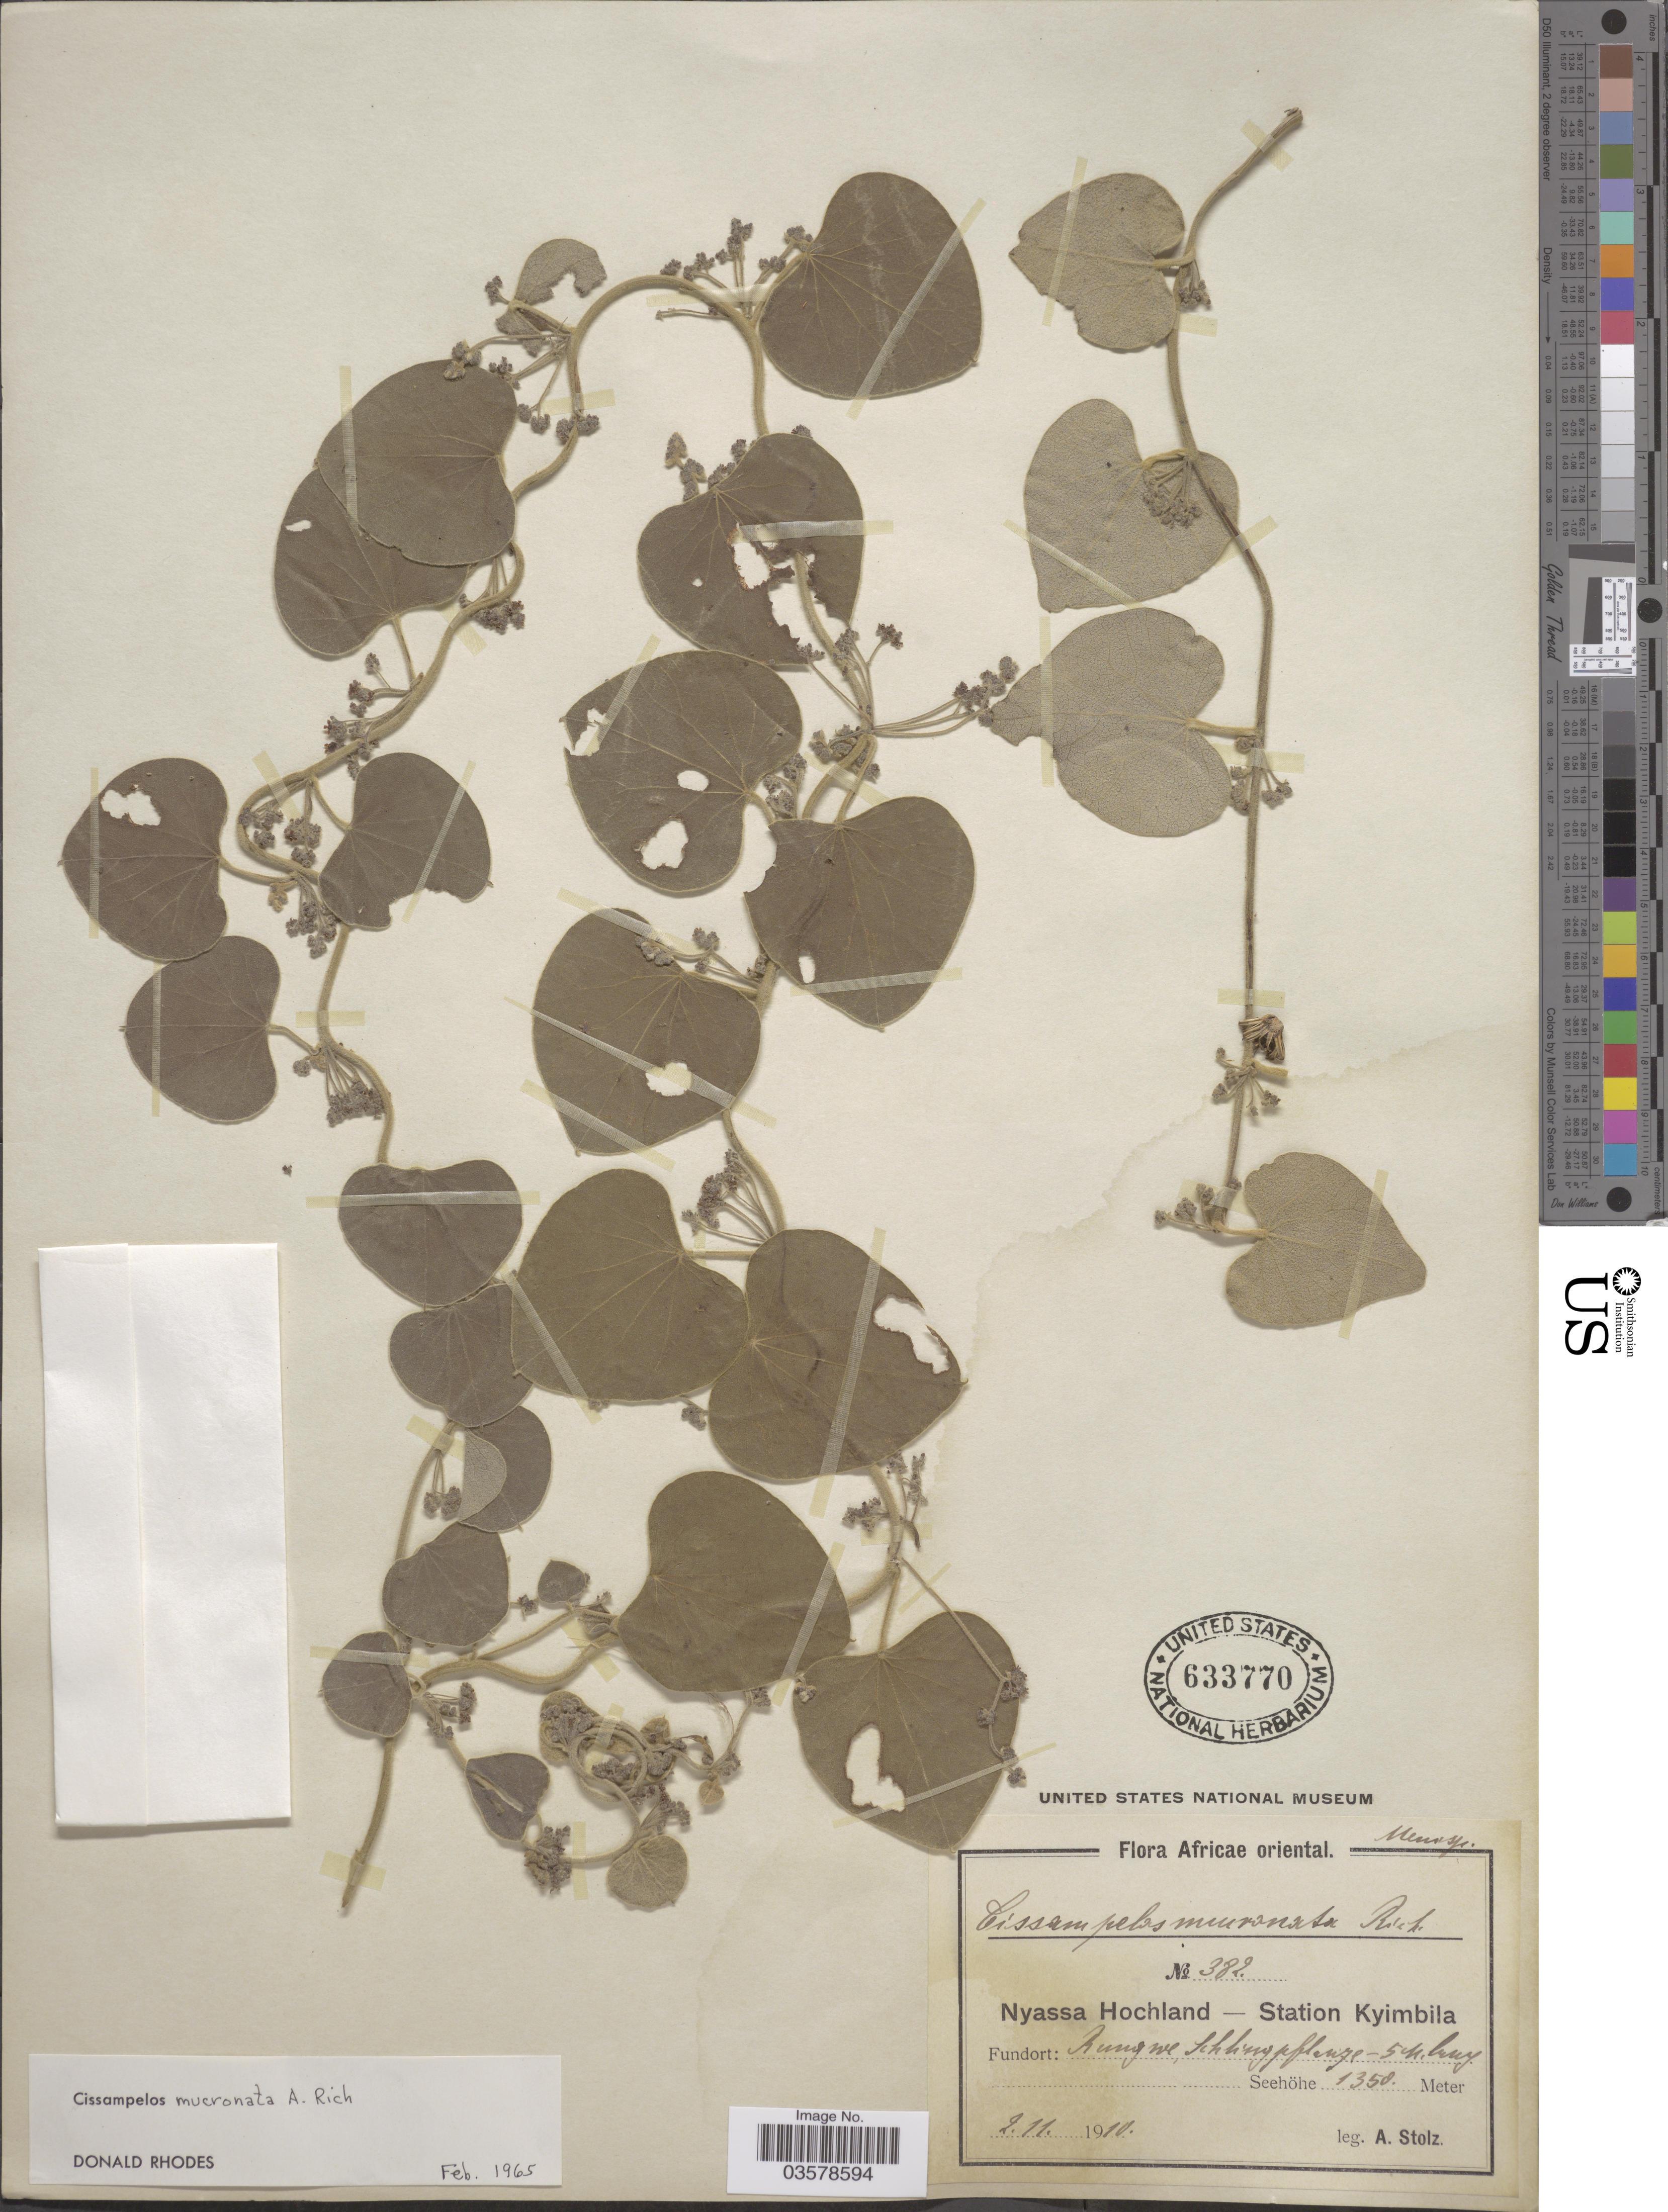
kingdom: Plantae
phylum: Tracheophyta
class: Magnoliopsida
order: Ranunculales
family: Menispermaceae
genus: Cissampelos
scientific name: Cissampelos mucronata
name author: A. Rich.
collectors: A. Stolz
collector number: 382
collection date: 1910-11-02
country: Tanzania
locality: Africae oriental. Nyassa Hochland - Station Kyimbila. Rungwe.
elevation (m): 1350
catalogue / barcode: US 633770